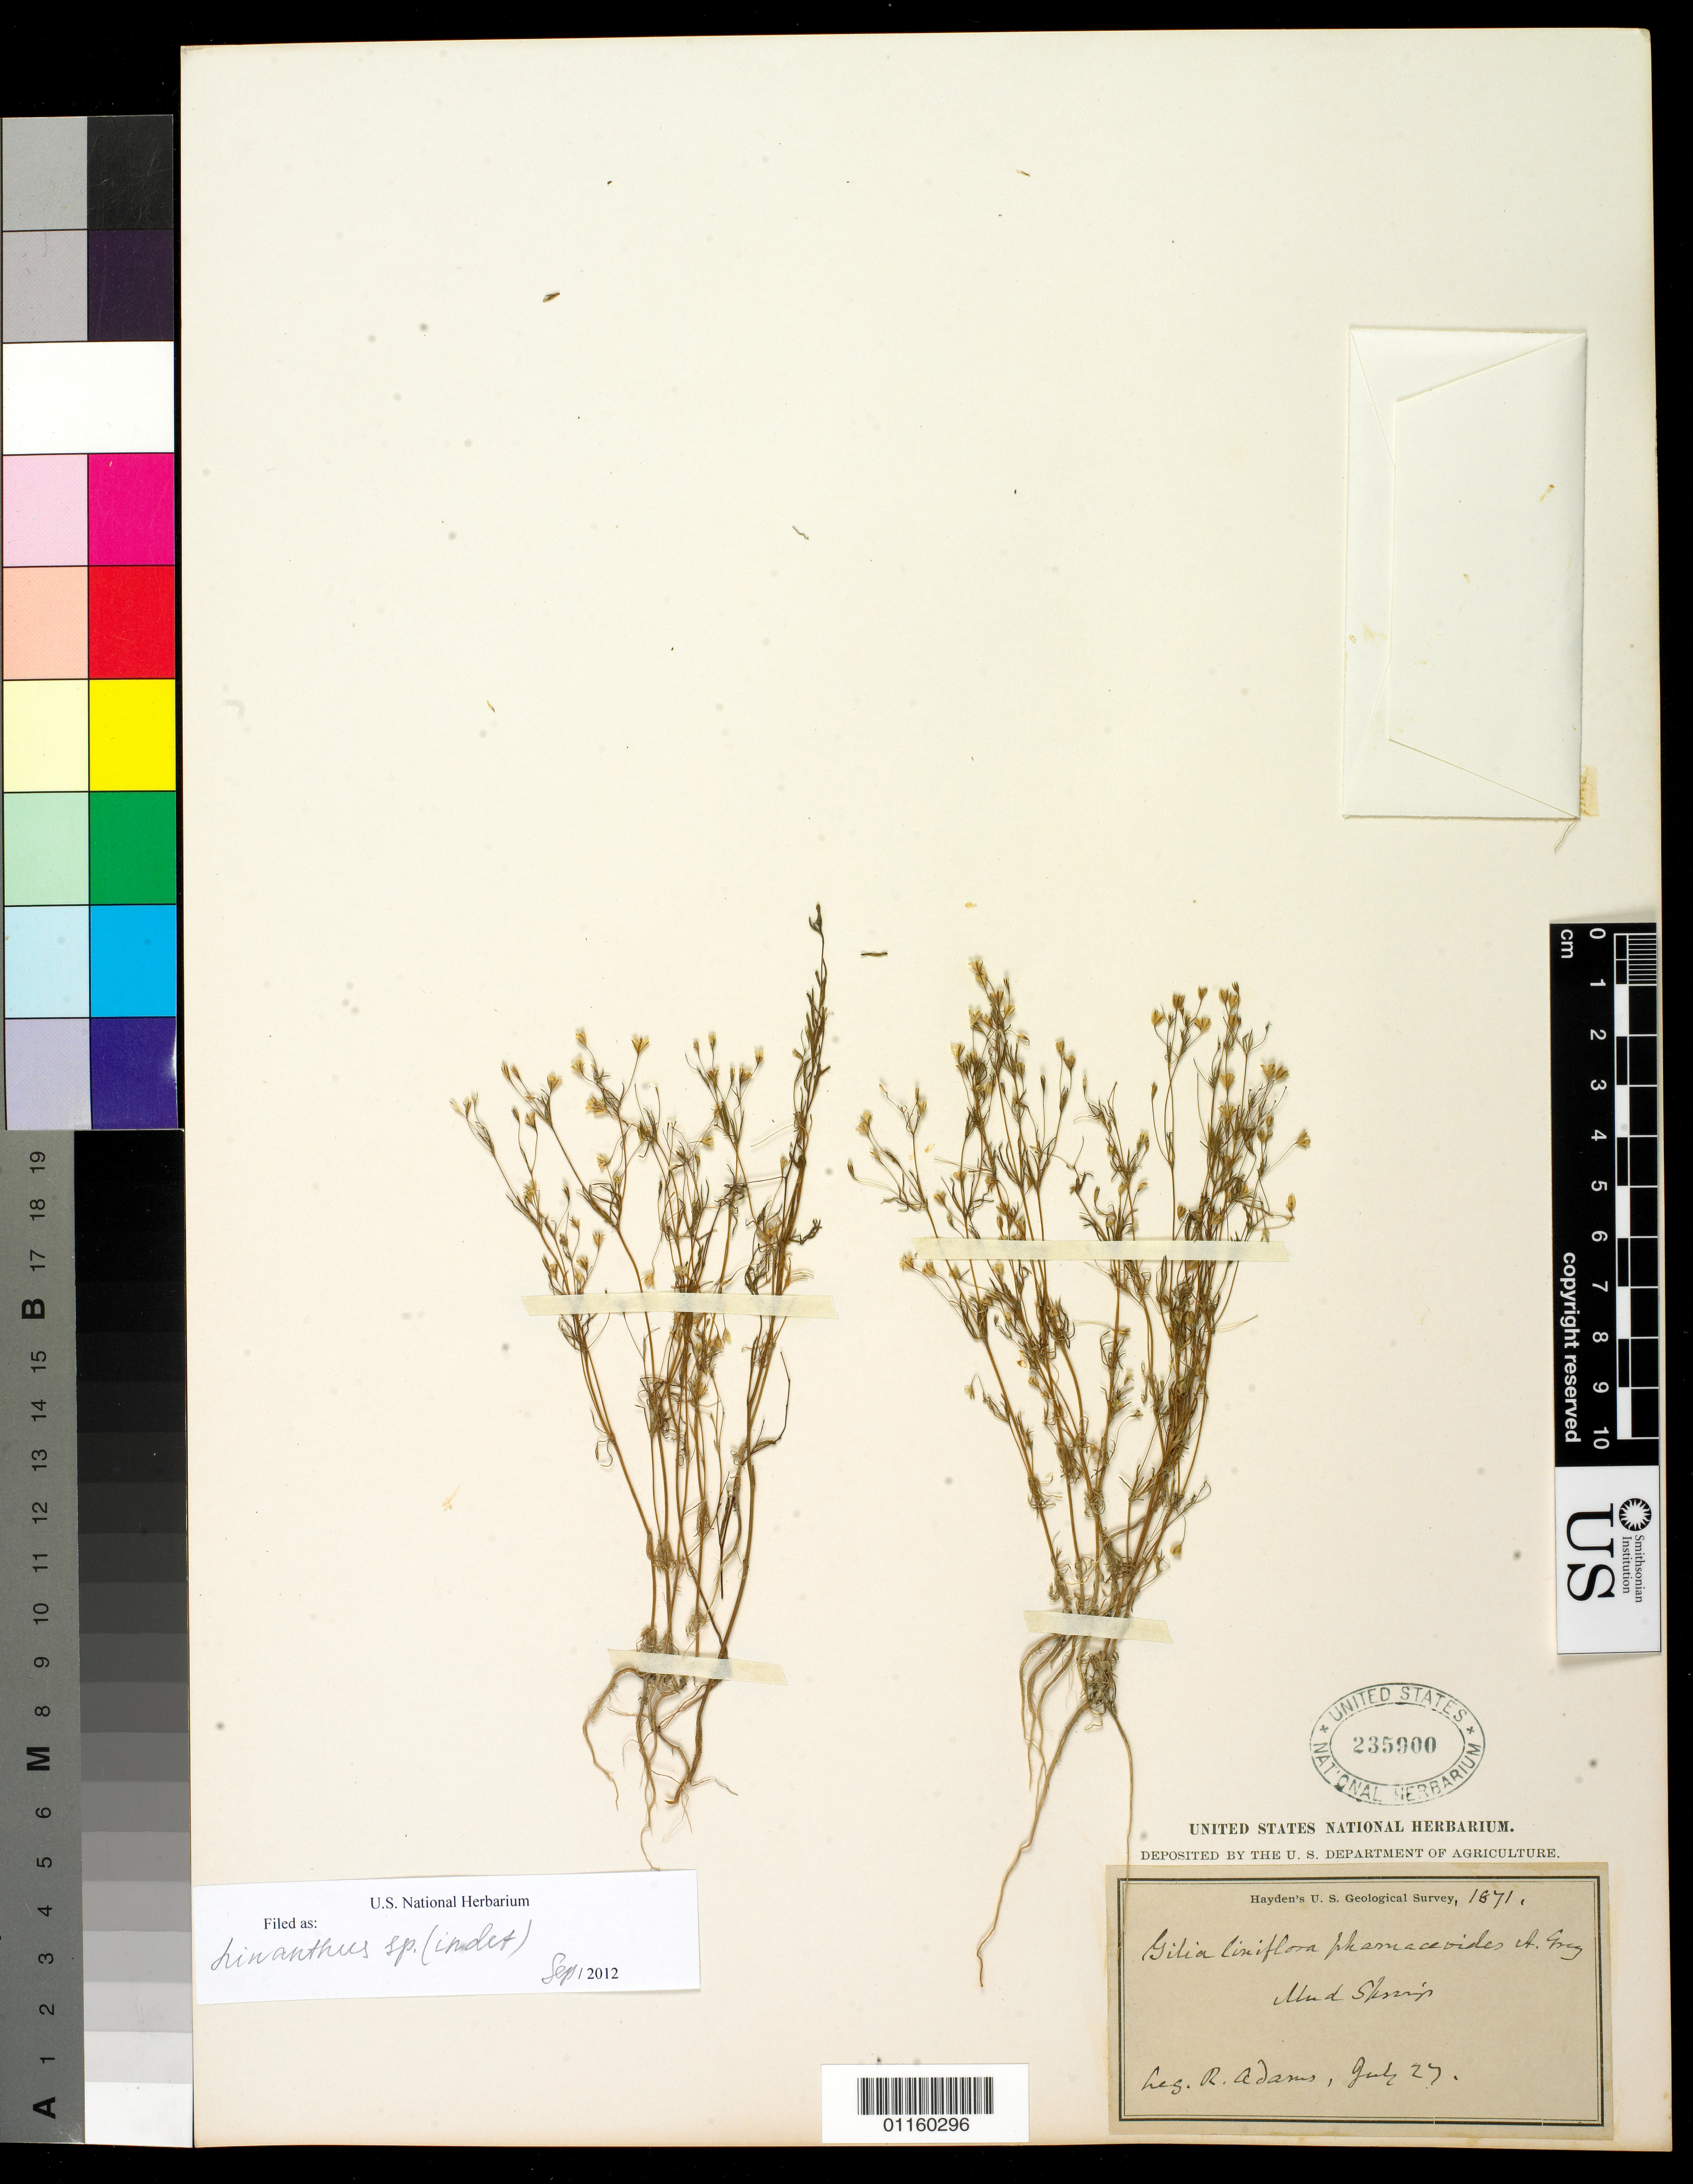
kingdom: Plantae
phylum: Tracheophyta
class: Magnoliopsida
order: Ericales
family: Polemoniaceae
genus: Leptosiphon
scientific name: Leptosiphon septentrionalis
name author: (H. Mason) J.M. Porter & L.A. Johnson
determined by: Strong, Mark T., (BOT), Smithsonian Institution - National Museum of Natural History (UNITED STATES)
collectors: R. Adams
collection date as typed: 27 Jul 1871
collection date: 1871-07-27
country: United States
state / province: Colorado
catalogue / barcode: US 235900